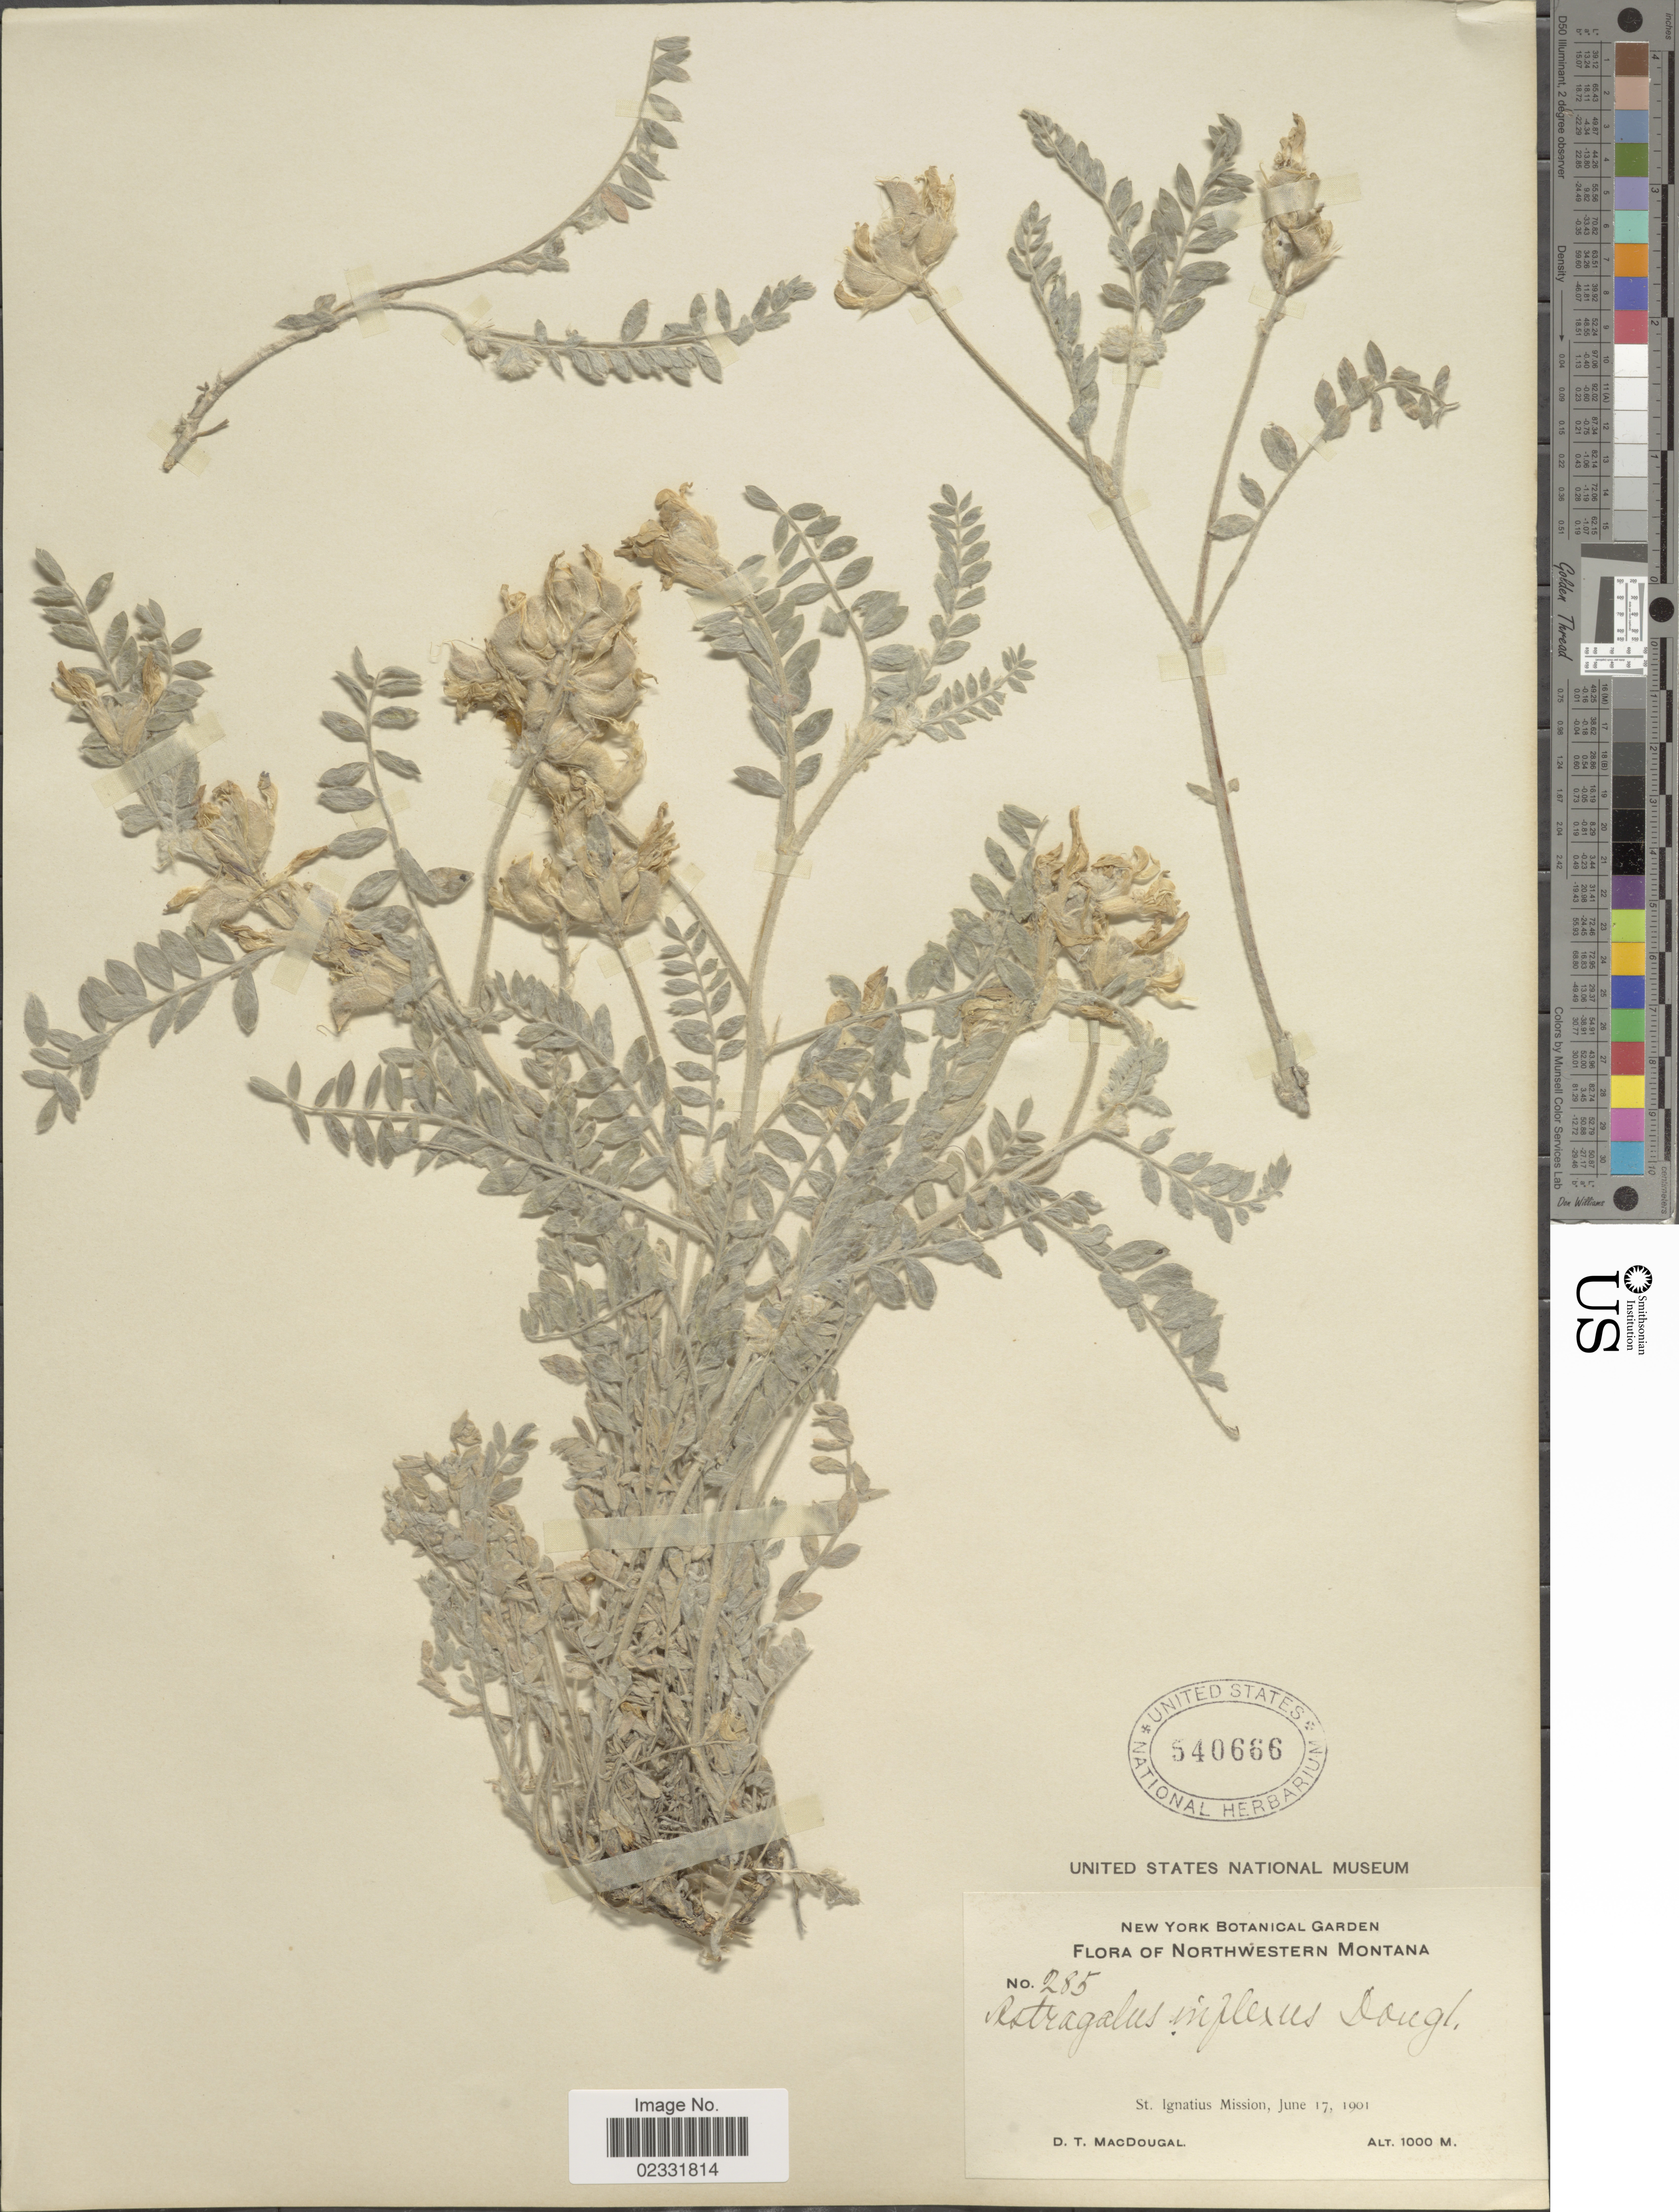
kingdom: Plantae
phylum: Tracheophyta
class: Magnoliopsida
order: Fabales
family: Fabaceae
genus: Astragalus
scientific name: Astragalus inflexus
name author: Douglas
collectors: D. T. MacDougal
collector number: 285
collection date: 1901-06-17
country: United States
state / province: Montana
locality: Northwestern Montana, St. Ignatius Mission.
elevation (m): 1000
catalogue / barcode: US 540666